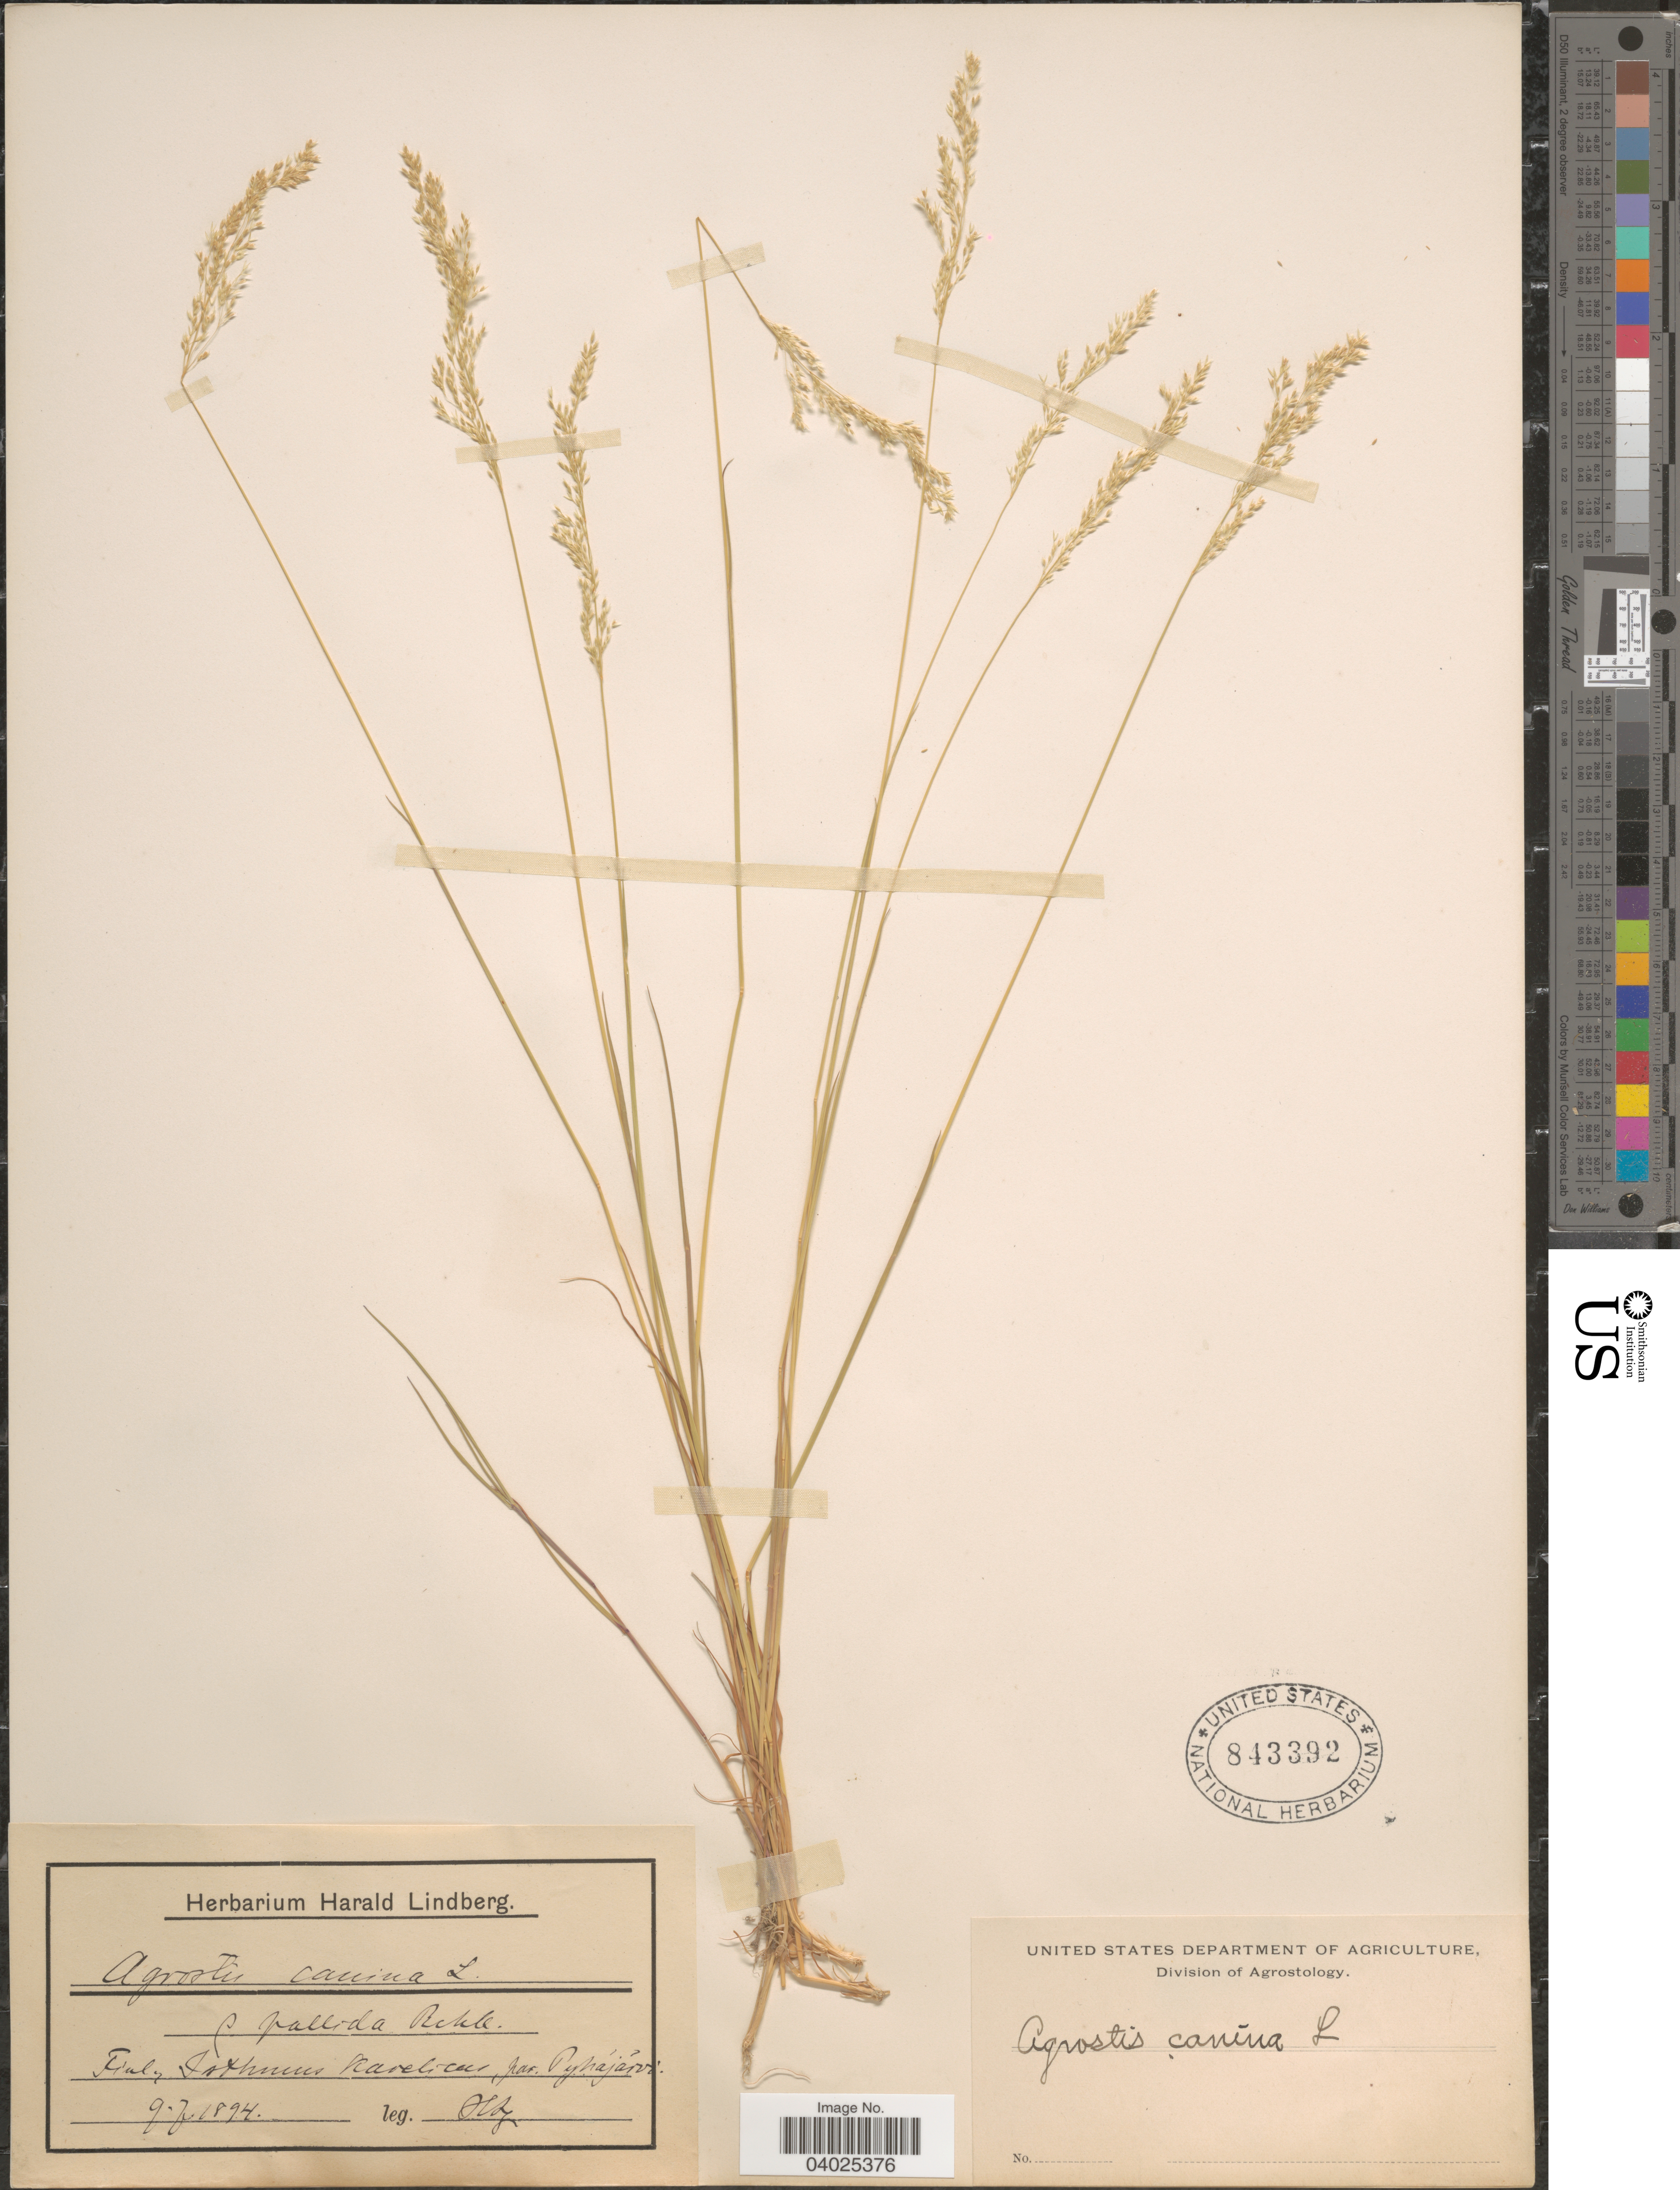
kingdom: Plantae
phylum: Tracheophyta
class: Liliopsida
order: Poales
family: Poaceae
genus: Agrostis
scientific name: Agrostis canina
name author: L.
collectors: H. Lindberg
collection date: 1894-07-09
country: Finland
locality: Finl. Isthmus Kavelicus, par. Pyhäjärvi.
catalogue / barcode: US 843392